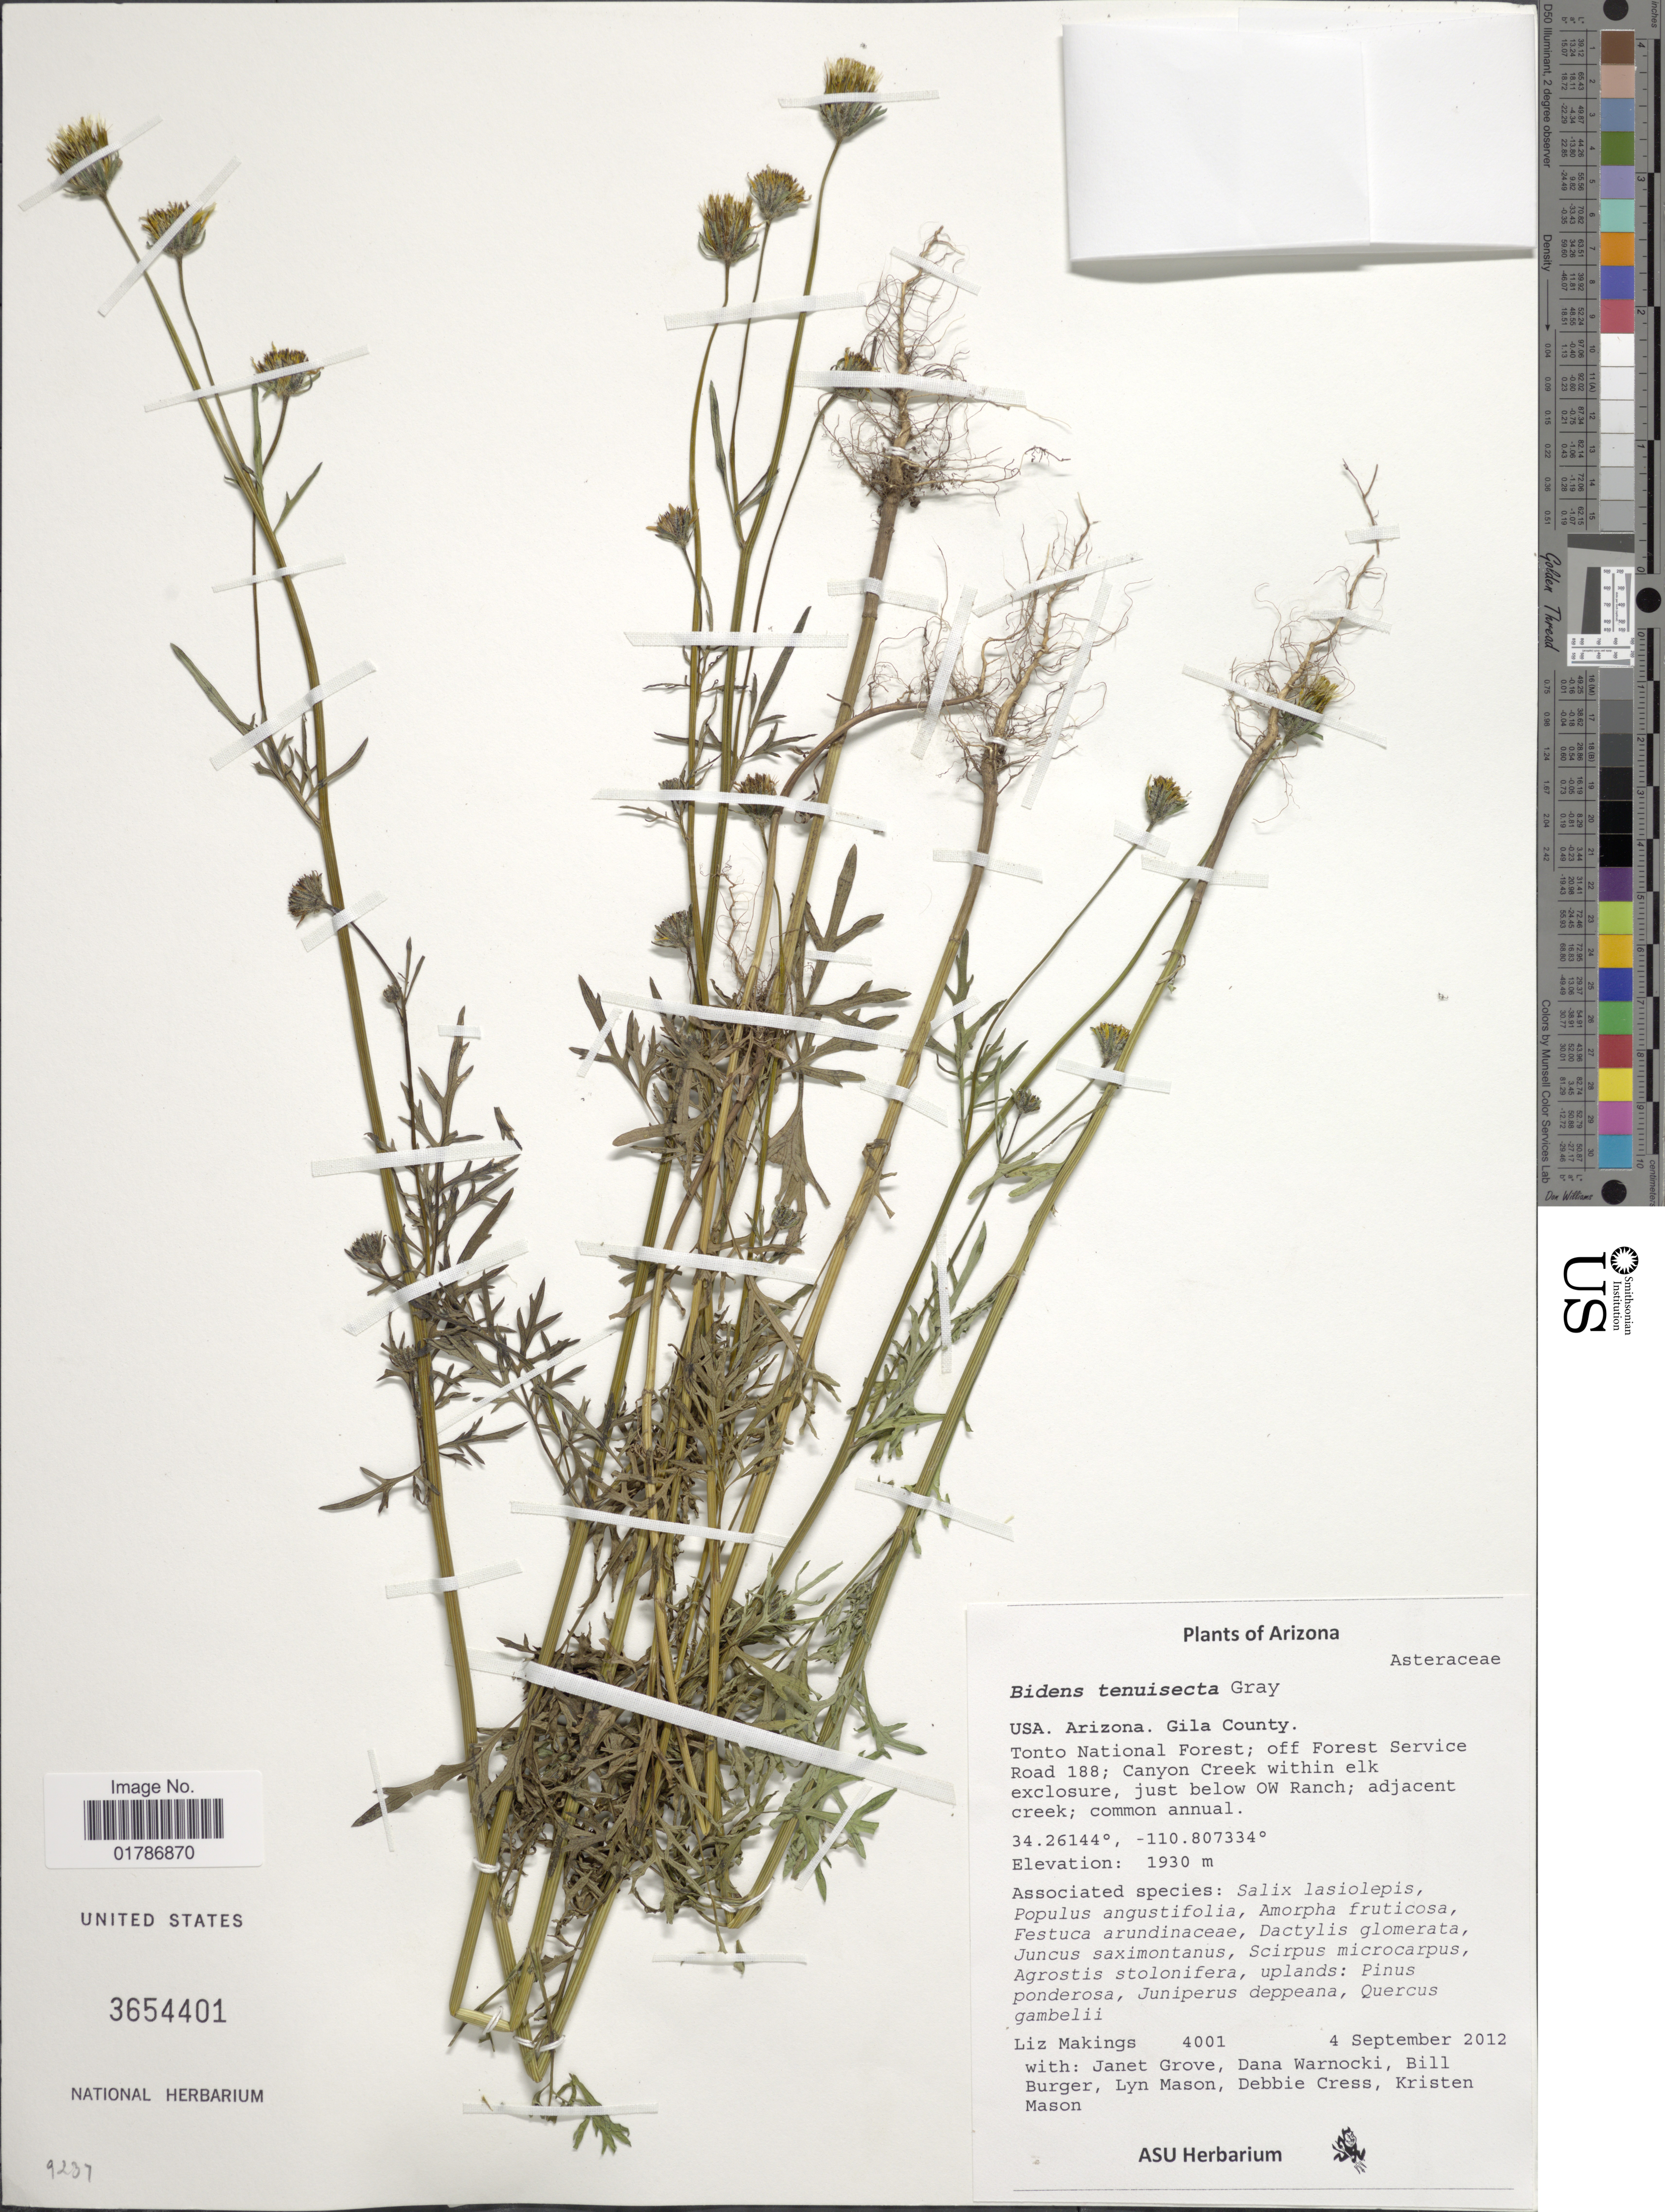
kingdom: Plantae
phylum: Tracheophyta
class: Magnoliopsida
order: Asterales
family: Asteraceae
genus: Bidens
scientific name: Bidens tenuisecta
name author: A. Gray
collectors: L. Makings, J. Grove, D. Warnock, B. Burger & et al.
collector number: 4001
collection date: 2012-09-04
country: United States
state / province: Arizona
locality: Gila County, Tonto National Forest, off Forest Service Road 188, Canyon Creek within elk exclosure, just below OW Ranch, adjacent creek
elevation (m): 1930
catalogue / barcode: US 3654401